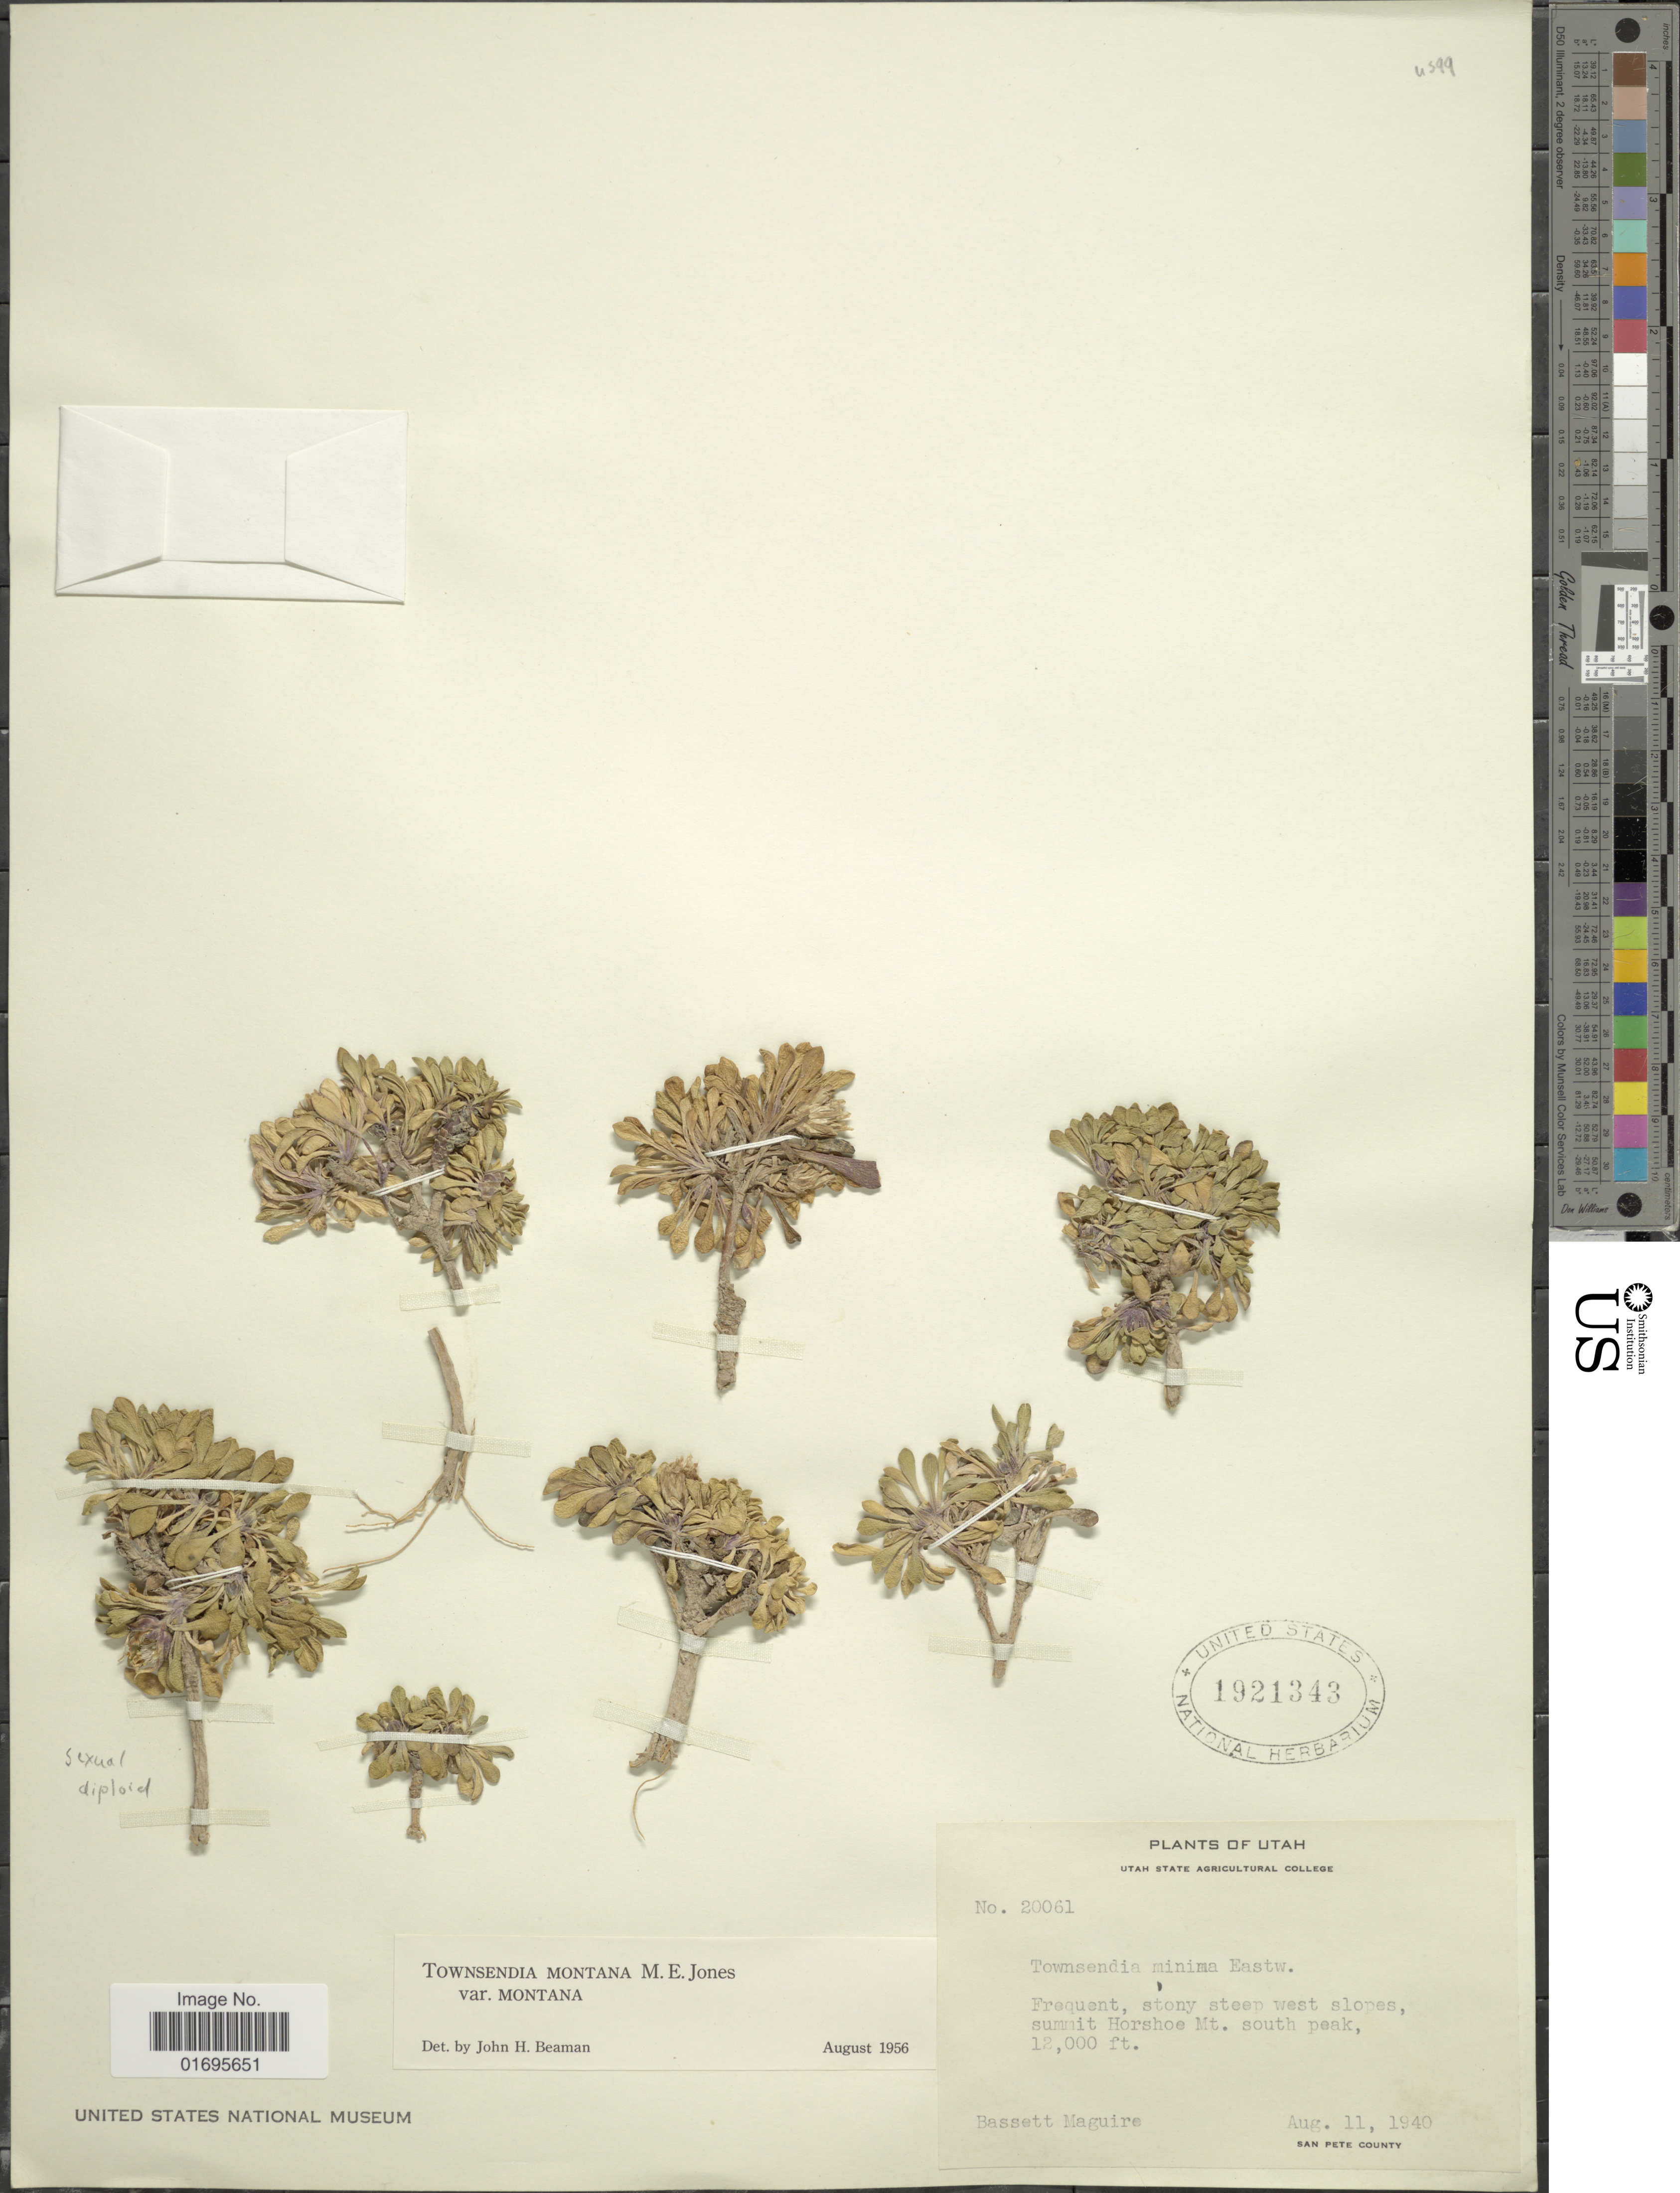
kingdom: Plantae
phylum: Tracheophyta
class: Magnoliopsida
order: Asterales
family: Asteraceae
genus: Townsendia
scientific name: Townsendia montana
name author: M.E. Jones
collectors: B. Maguire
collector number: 20061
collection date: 1940-08-11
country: United States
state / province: Utah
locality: Stony steep west slopes, summit Horshoe Mt. south peak, San Pete County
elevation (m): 3658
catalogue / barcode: US 1921343